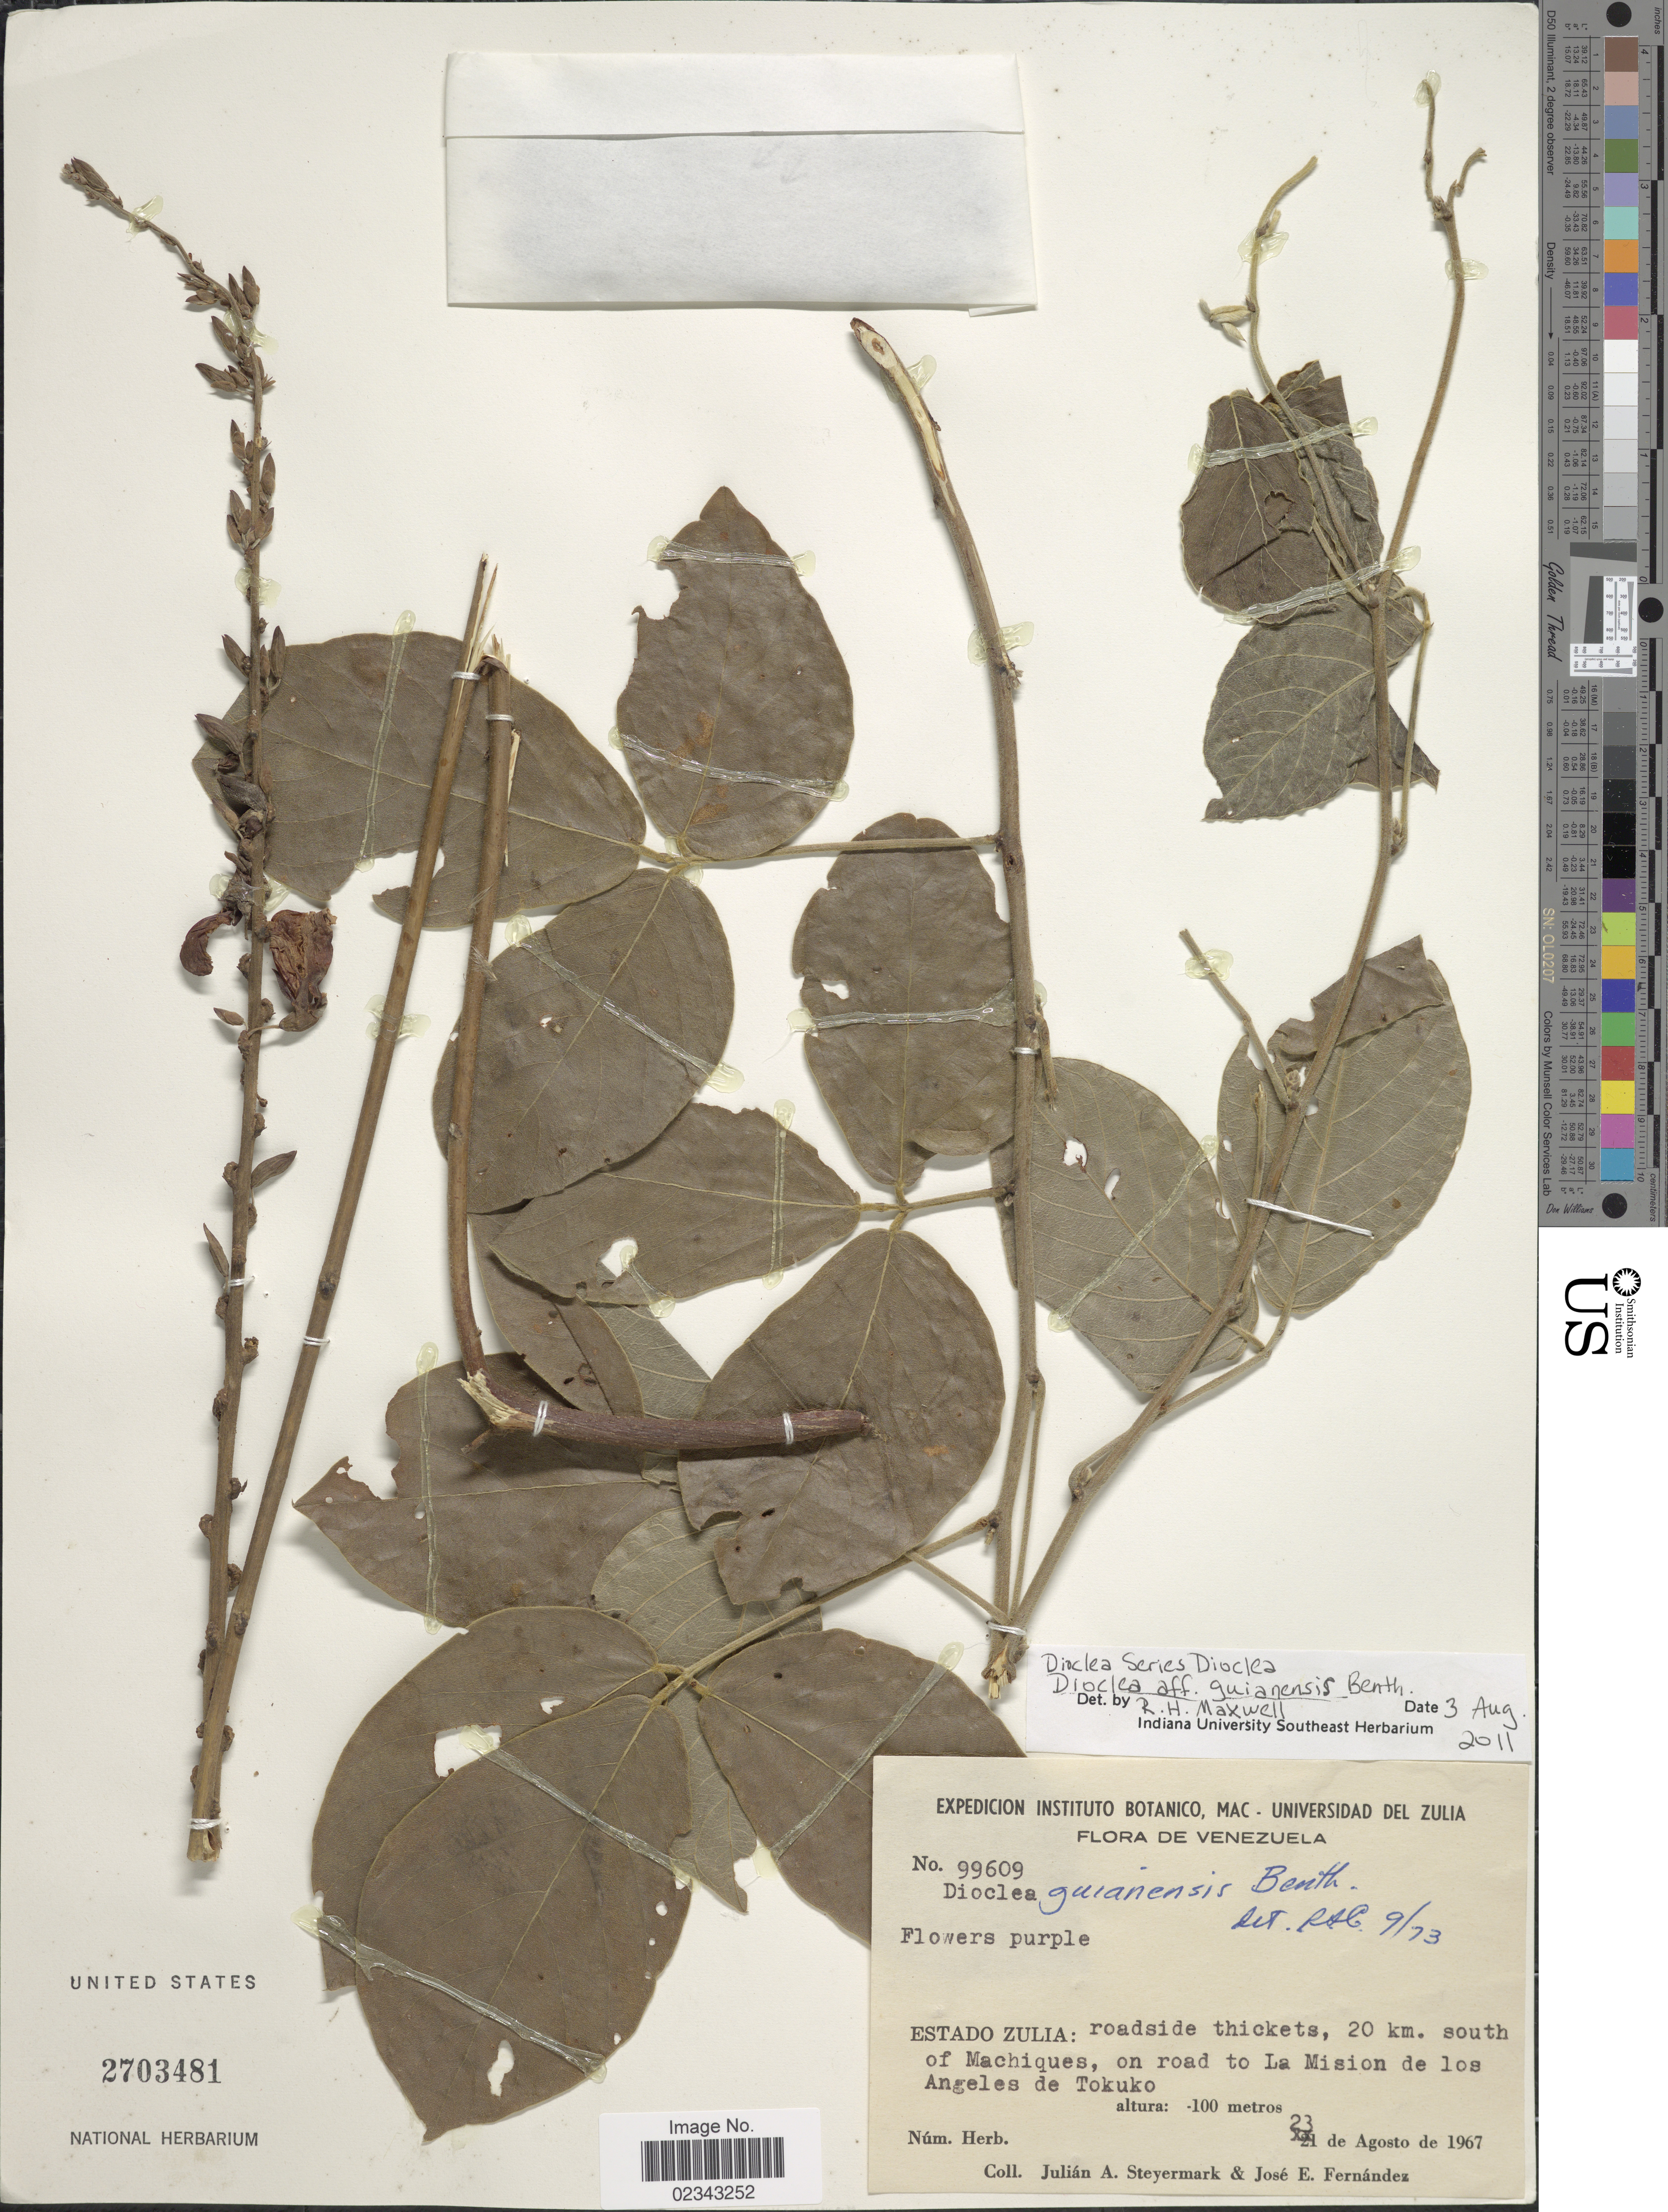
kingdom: Plantae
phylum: Tracheophyta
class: Magnoliopsida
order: Fabales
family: Fabaceae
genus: Dioclea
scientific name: Dioclea guianensis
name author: Benth.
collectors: J. Steyermark & J. Fernández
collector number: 99609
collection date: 1967-08-23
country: Venezuela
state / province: Zulia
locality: Roadside thickets, 20 km south of Machiques, on road to La Mision de los Angeles de Tokuko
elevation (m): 100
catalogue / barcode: US 2703481